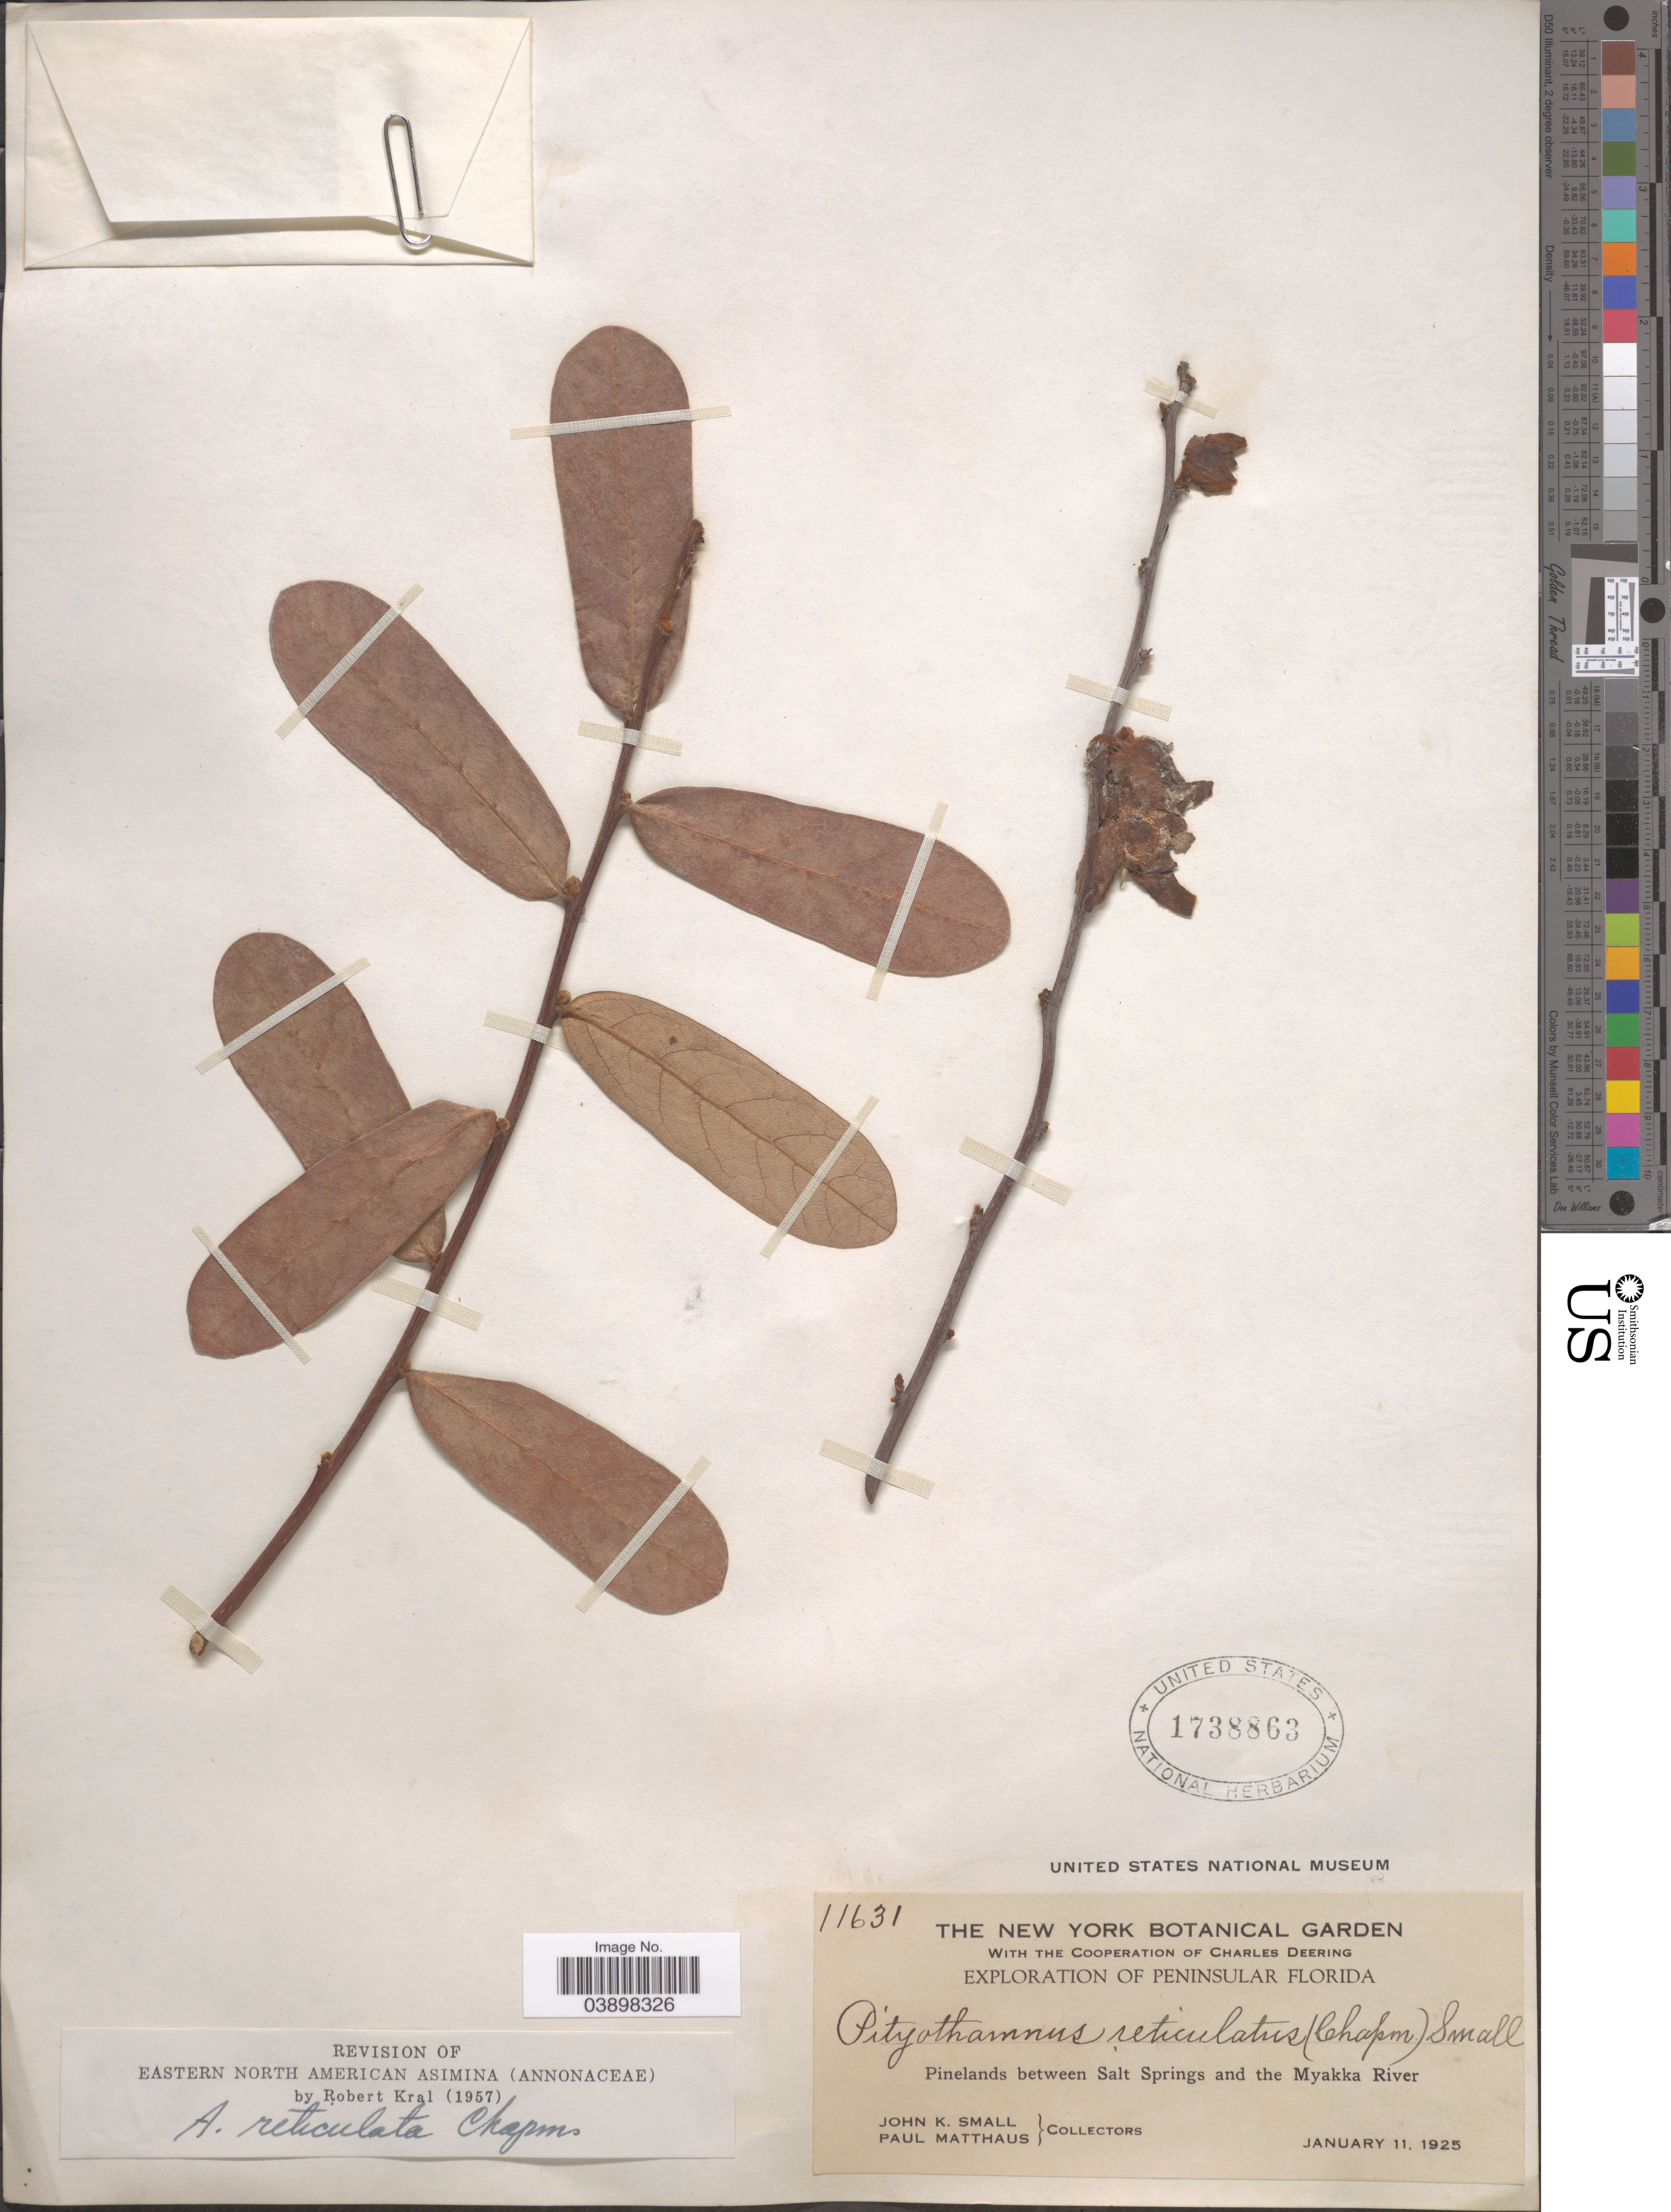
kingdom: Plantae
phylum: Tracheophyta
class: Magnoliopsida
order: Magnoliales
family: Annonaceae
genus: Asimina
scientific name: Asimina reticulata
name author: (Shuttlew.) Chapm.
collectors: J. K. Small & P. Matthaus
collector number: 11631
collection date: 1925-01-11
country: United States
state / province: Florida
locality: Peninsular Florida. Pinelands between Salt Springs and the Myakka River.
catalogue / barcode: US 1738863